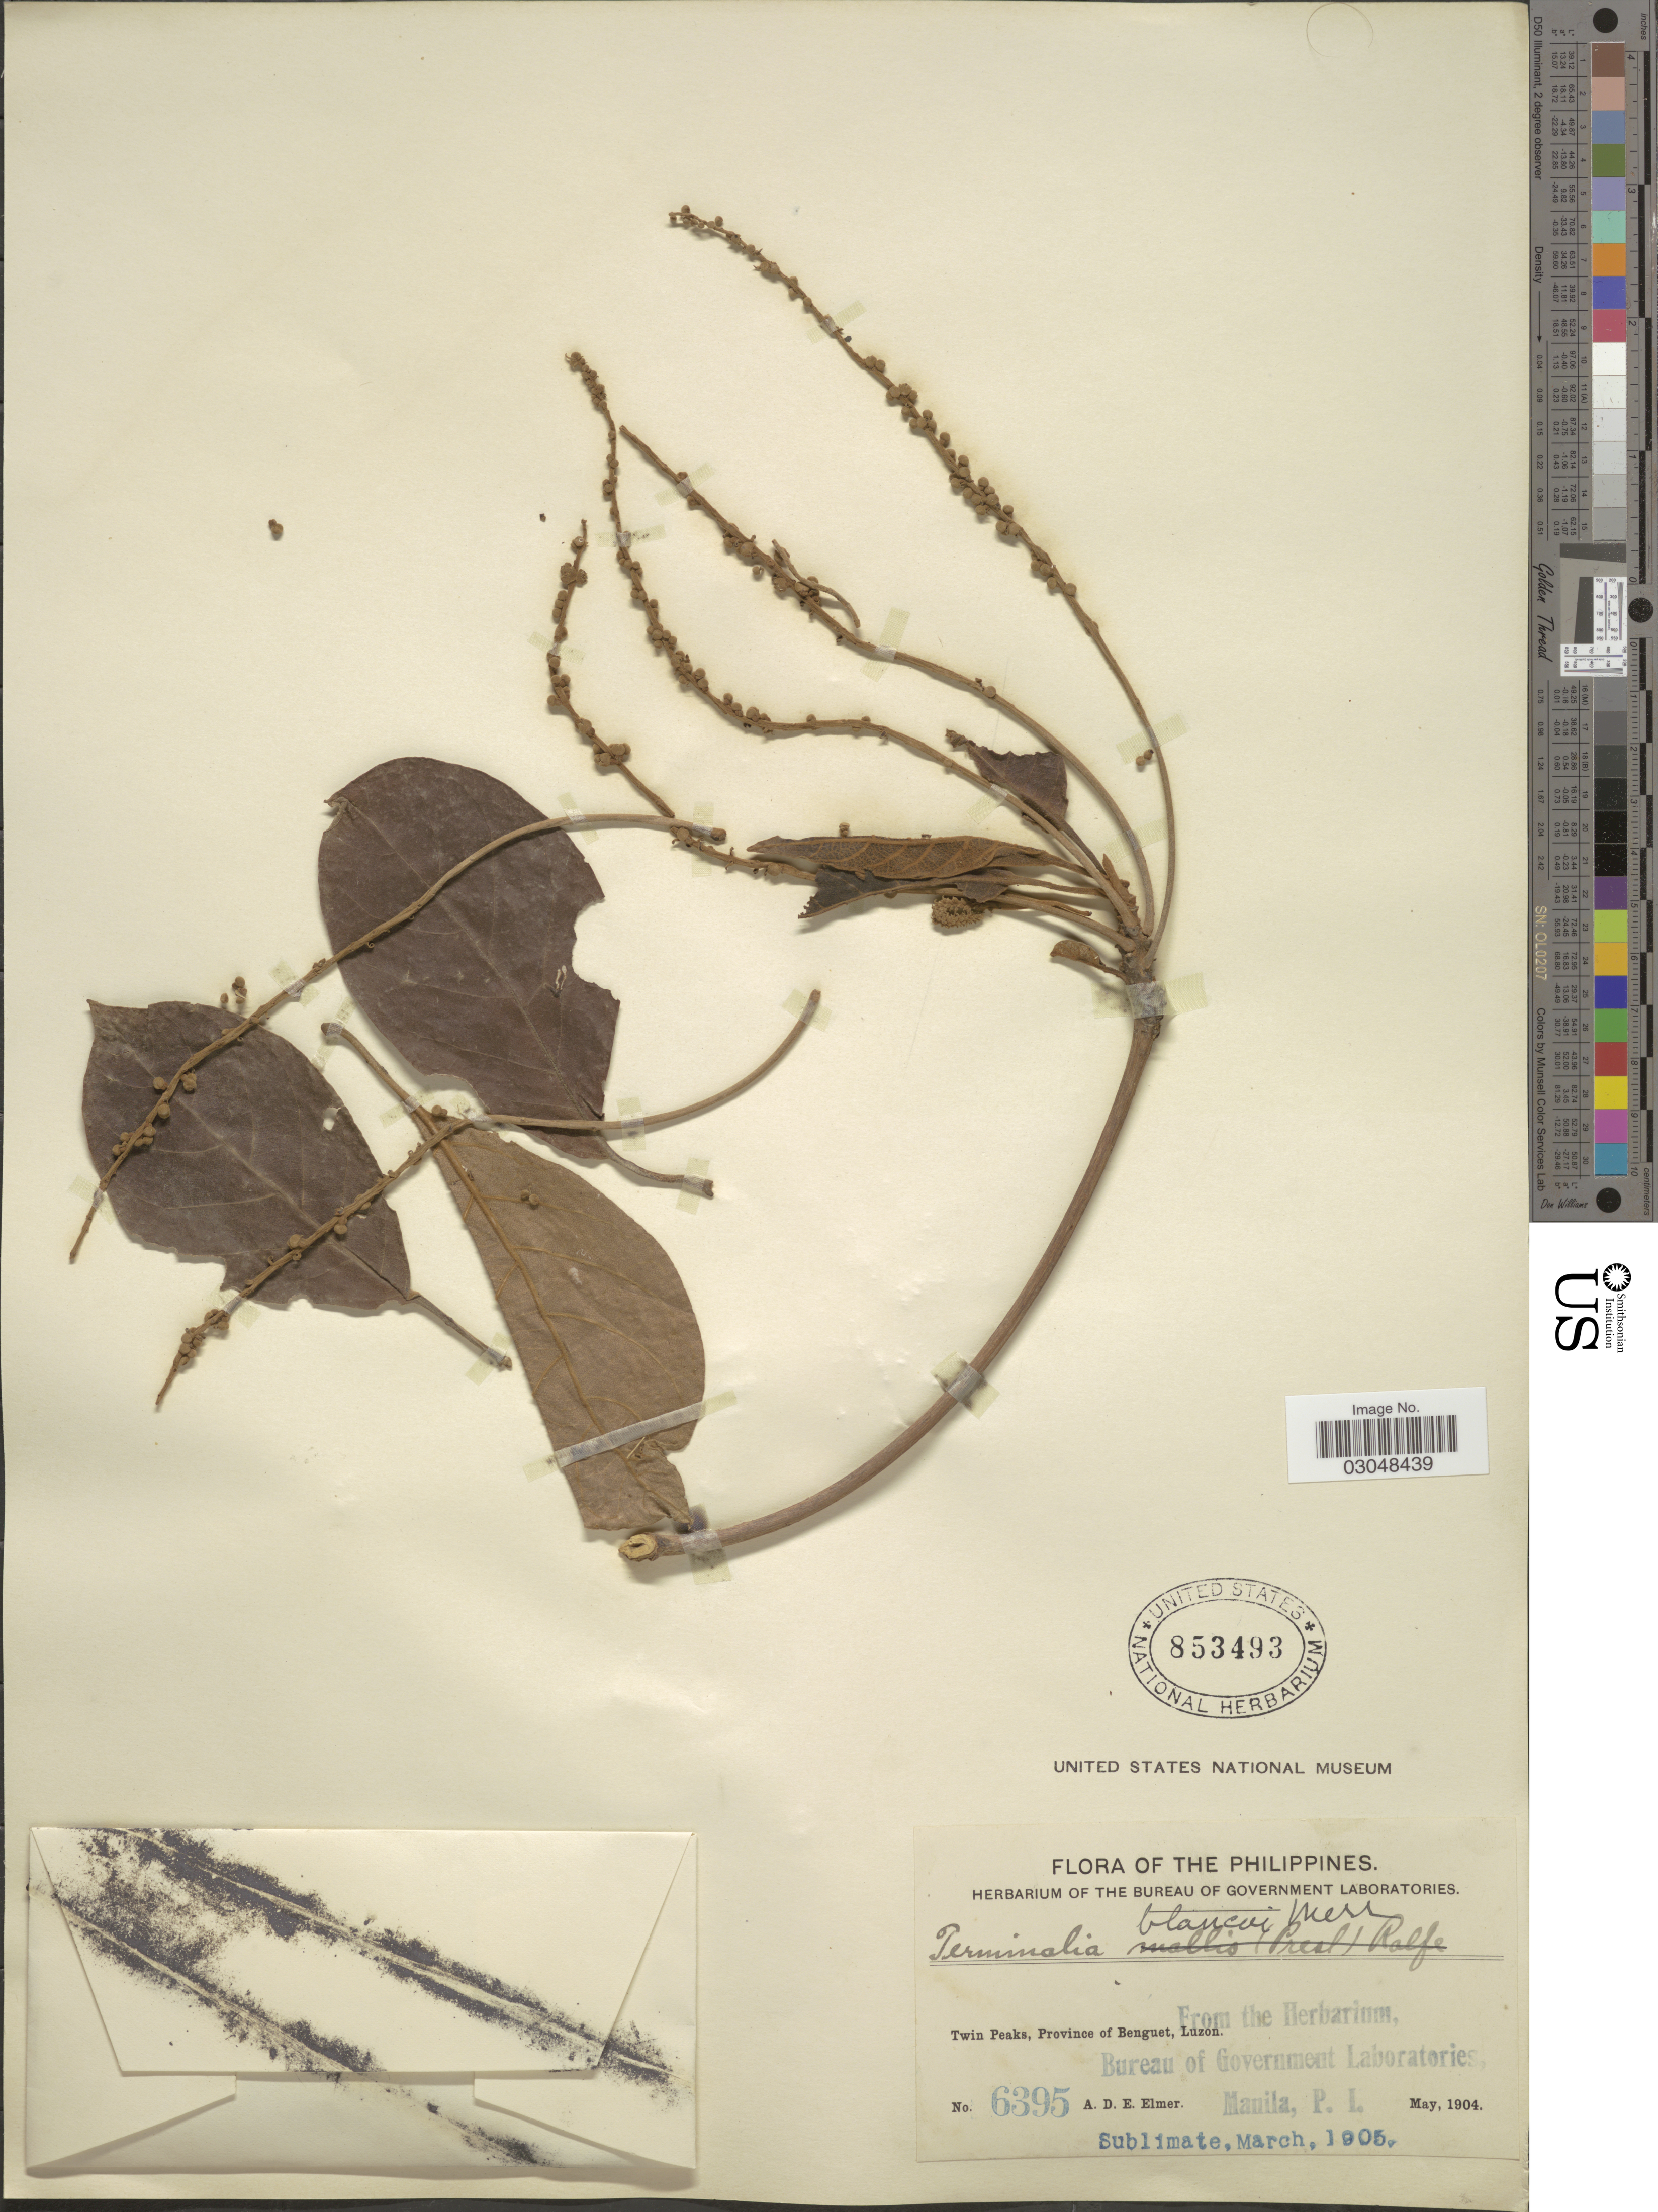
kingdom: Plantae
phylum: Tracheophyta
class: Magnoliopsida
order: Myrtales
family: Combretaceae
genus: Terminalia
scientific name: Terminalia blancoi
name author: Merr.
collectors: A. D. E. Elmer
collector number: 6395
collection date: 1904-05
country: Philippines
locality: Twin Peaks, Province of Benguet, Luzon.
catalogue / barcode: US 853493